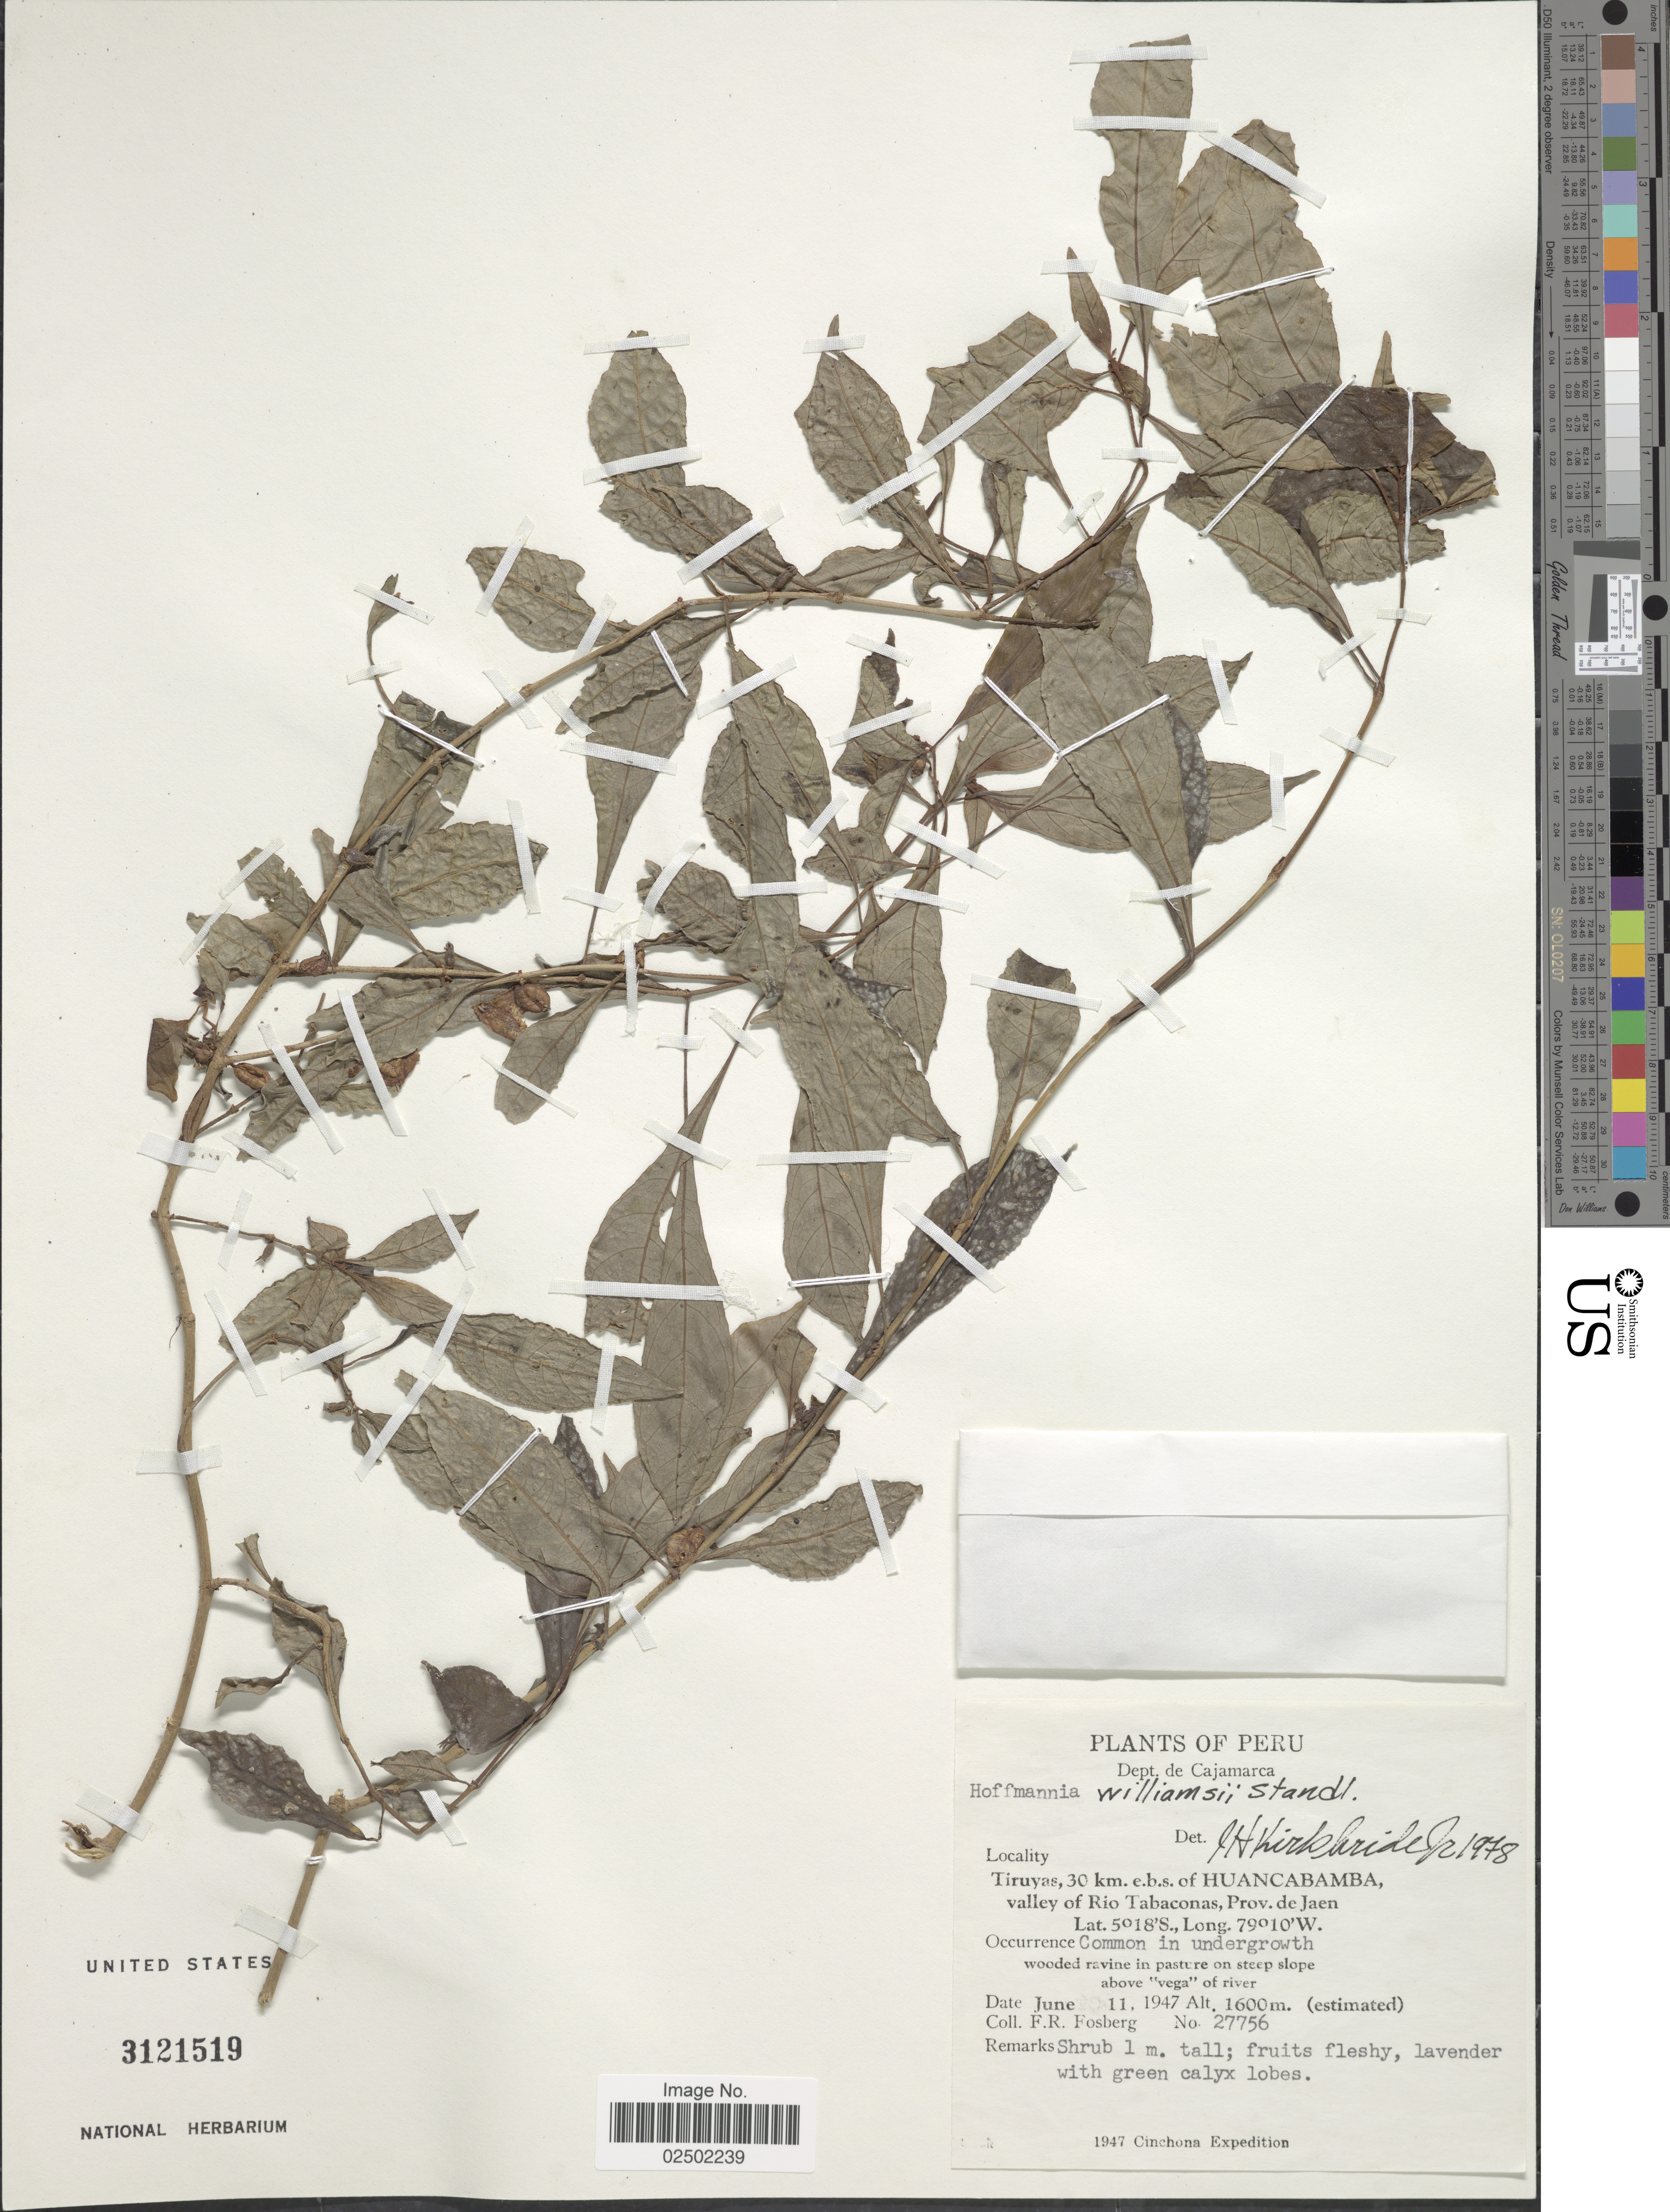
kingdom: Plantae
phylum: Tracheophyta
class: Magnoliopsida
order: Gentianales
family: Rubiaceae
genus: Hoffmannia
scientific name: Hoffmannia williamsii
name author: Standl.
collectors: F. R. Fosberg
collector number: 27756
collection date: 1947-06-11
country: Peru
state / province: Cajamarca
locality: Dept. de Cajamarca, Tiruyas, 30 km. e.b.s. of Huancabamba, valley of Rio Tabaconas, Prov. de Jaen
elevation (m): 1600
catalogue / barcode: US 3121519